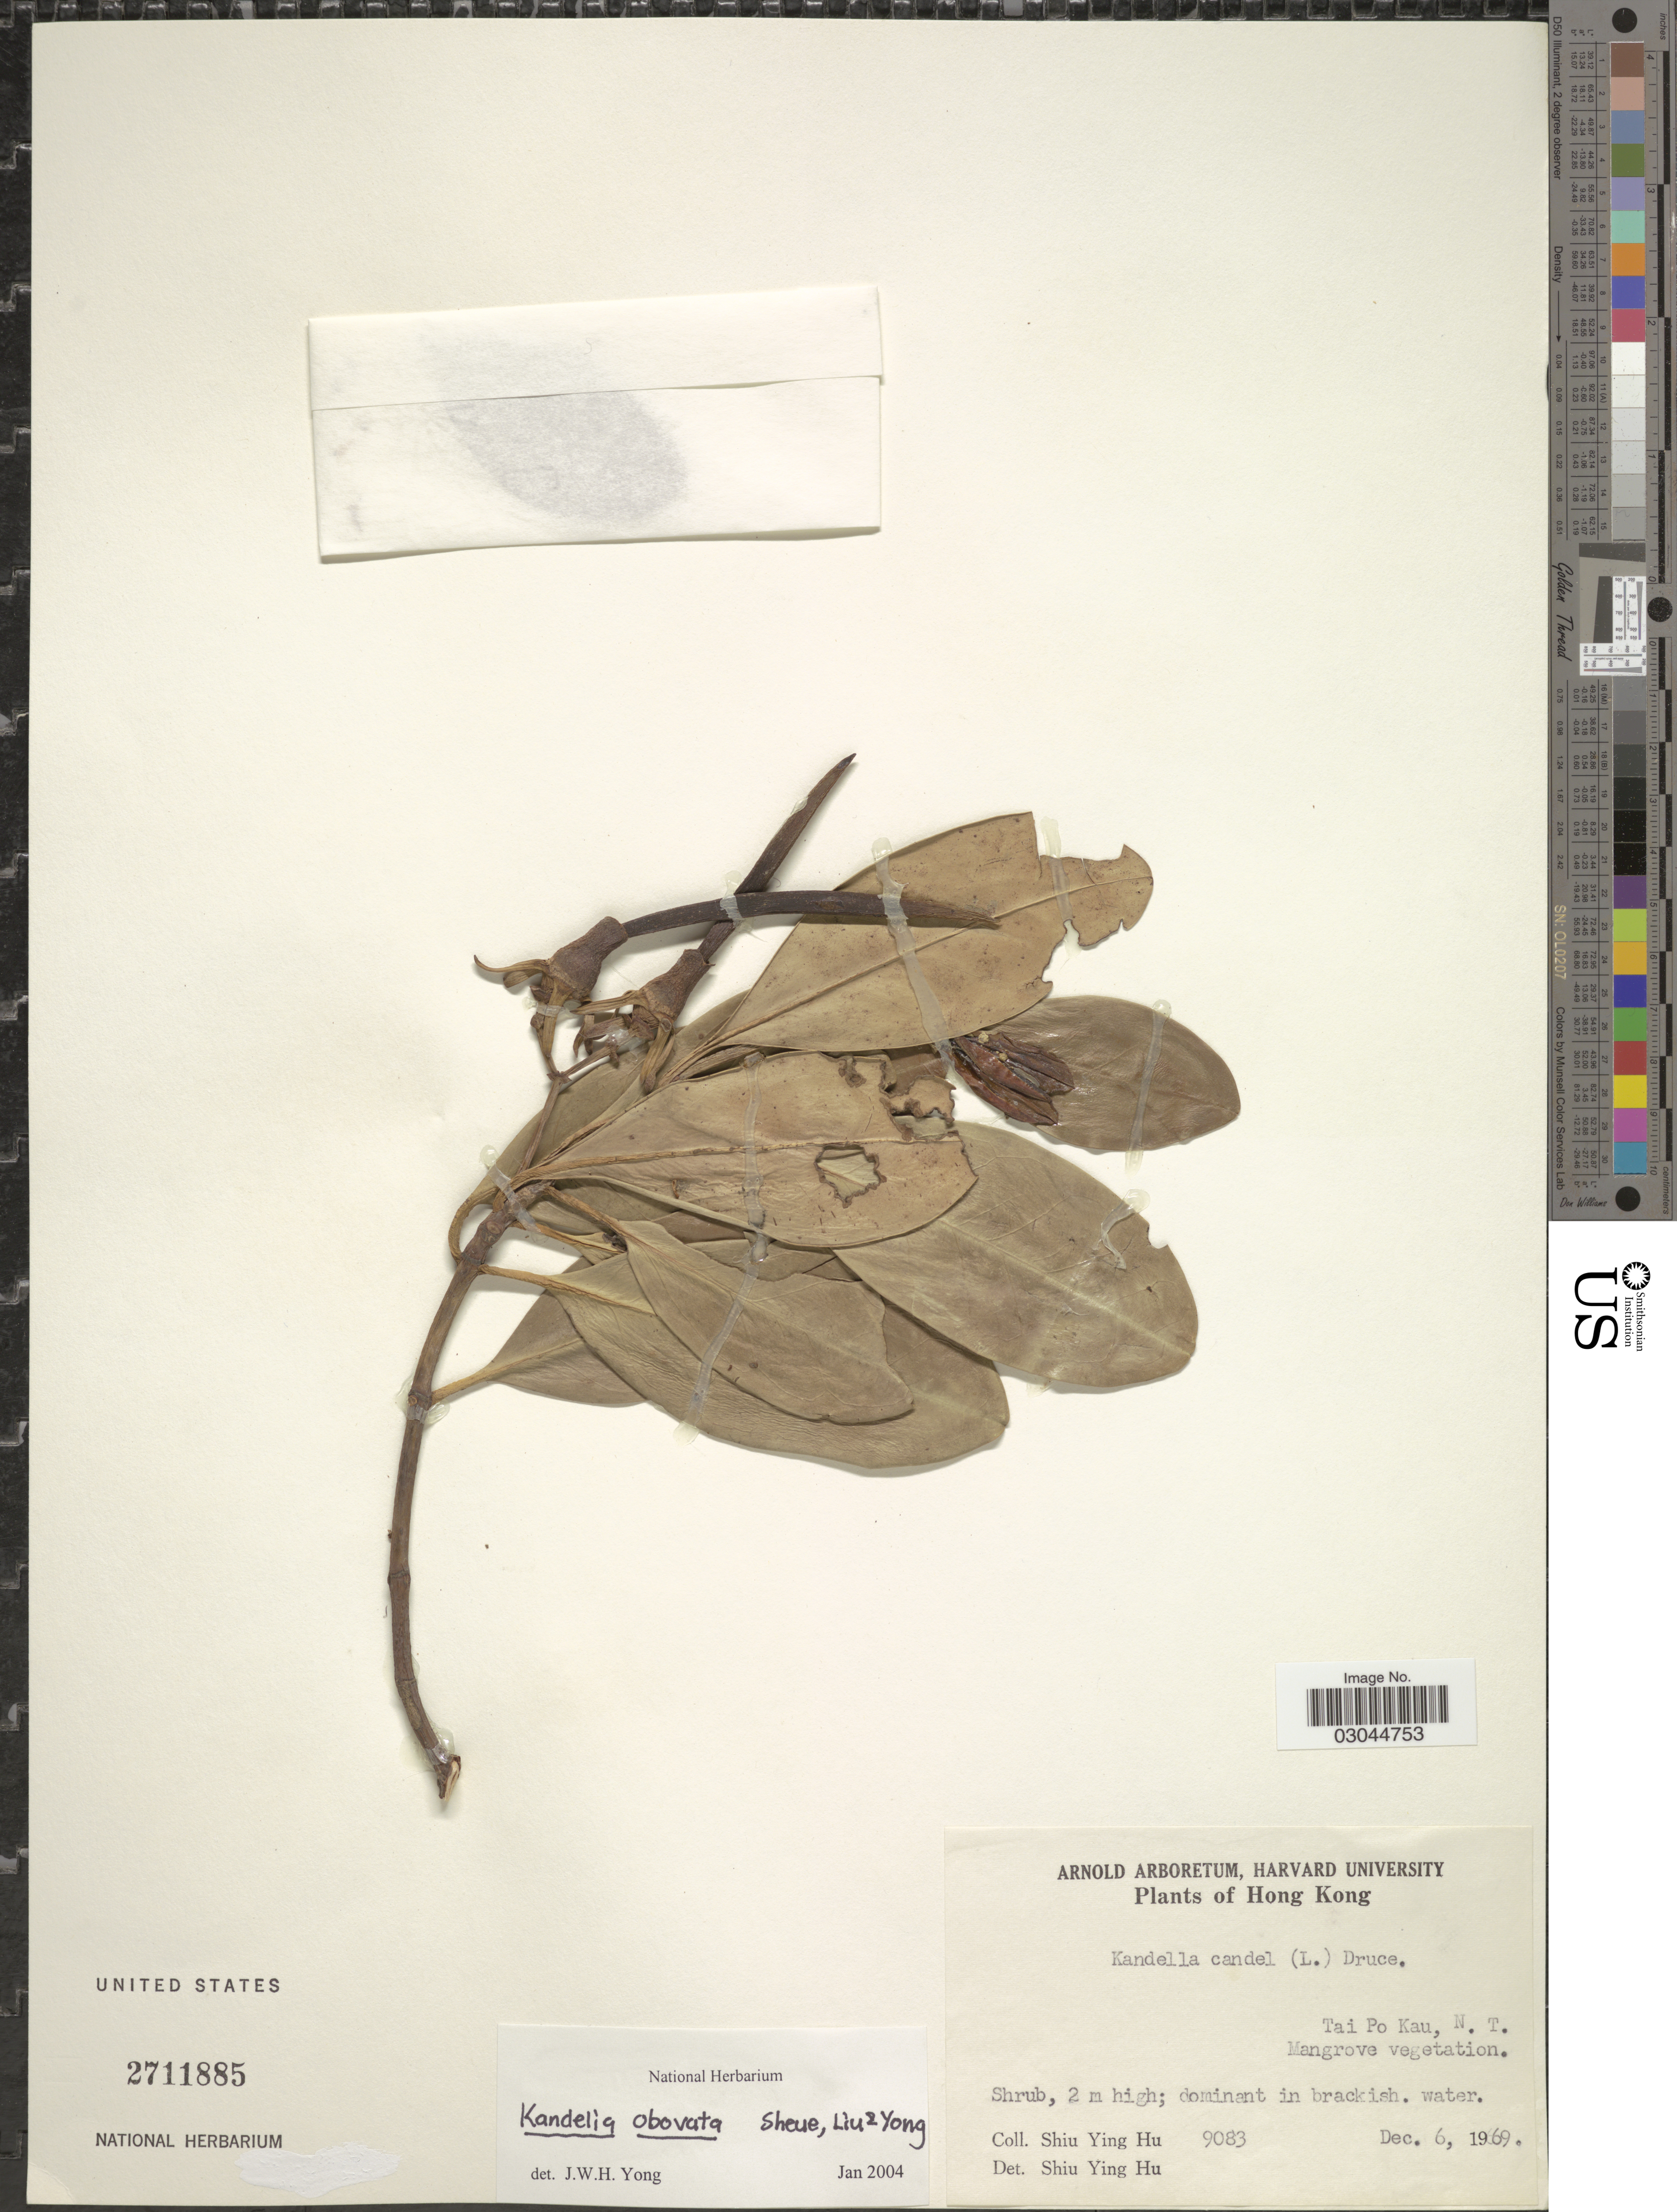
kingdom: Plantae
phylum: Tracheophyta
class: Magnoliopsida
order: Malpighiales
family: Rhizophoraceae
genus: Kandelia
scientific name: Kandelia obovata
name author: Sheue et al.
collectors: S. Y. Hu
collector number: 9083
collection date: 1969-12-06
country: China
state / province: Hong Kong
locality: Tai Po Kau, N.T. Mangrove vegetation.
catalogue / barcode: US 2711885